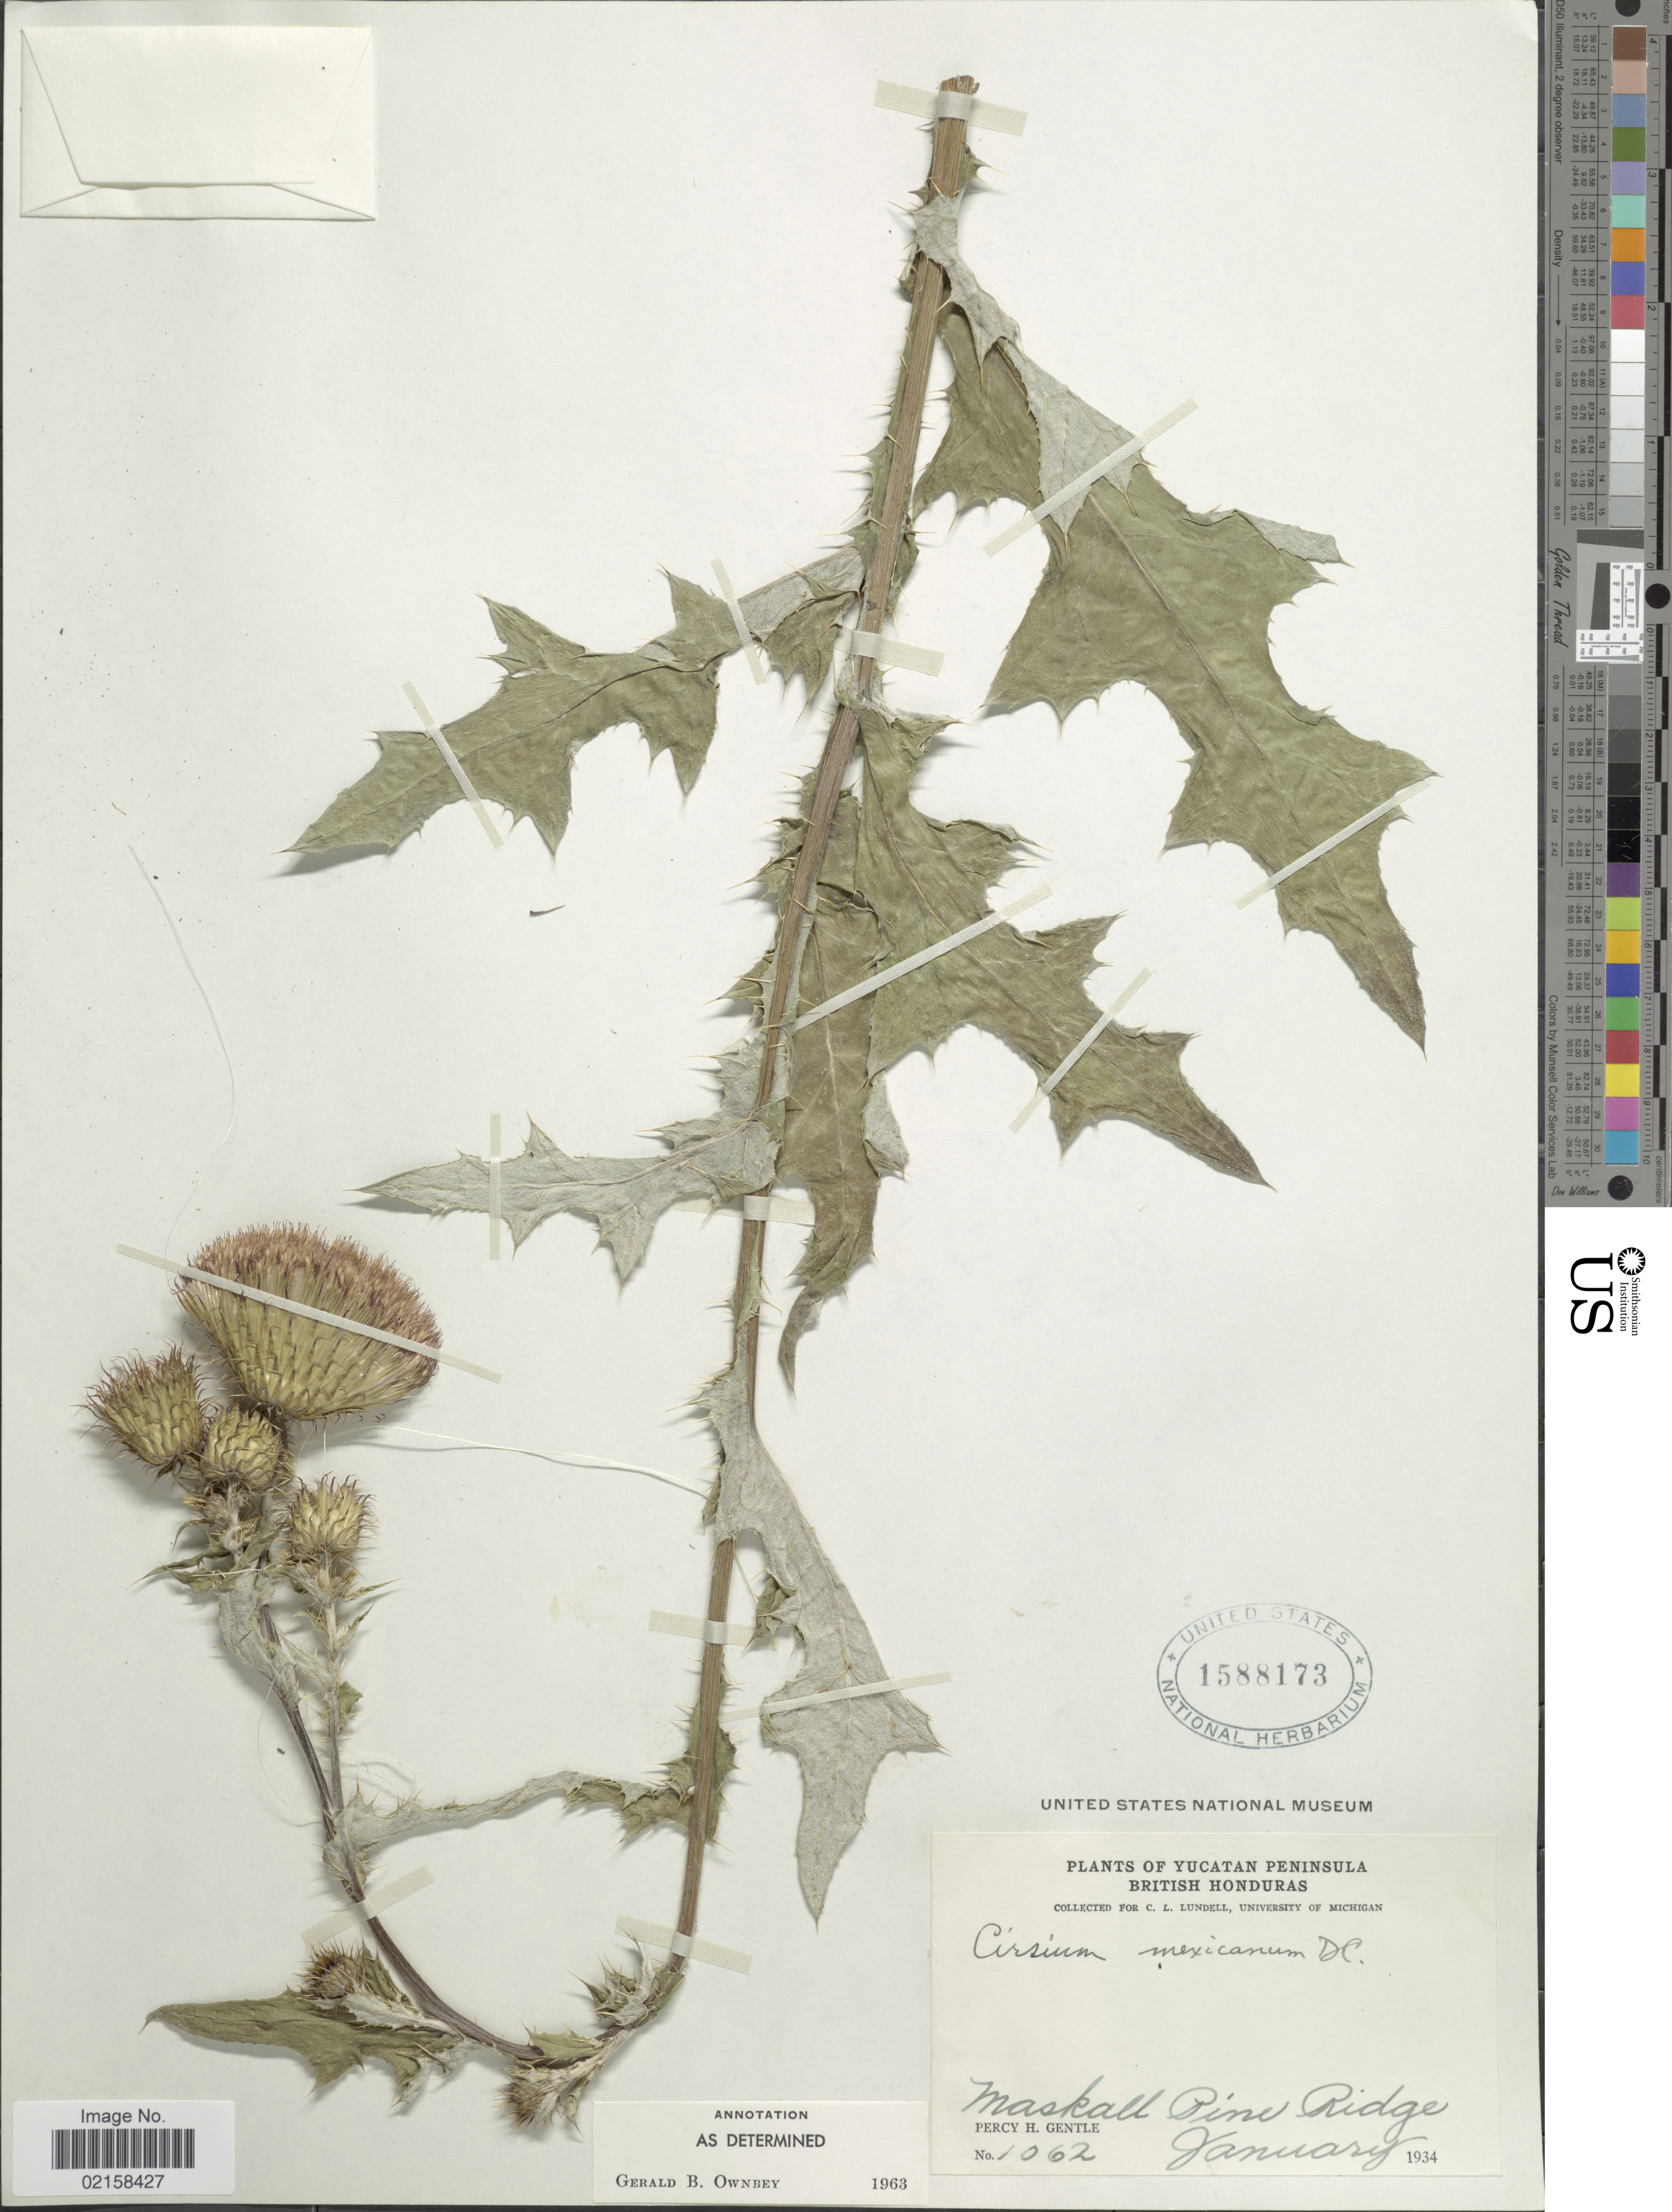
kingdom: Plantae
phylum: Tracheophyta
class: Magnoliopsida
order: Asterales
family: Asteraceae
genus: Cirsium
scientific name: Cirsium mexicanum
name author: DC.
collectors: C. L. Lundell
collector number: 1062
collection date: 1934-01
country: Belize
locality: Yucatan Peninsula, Maskall Pine Ridge.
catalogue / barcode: US 1588173